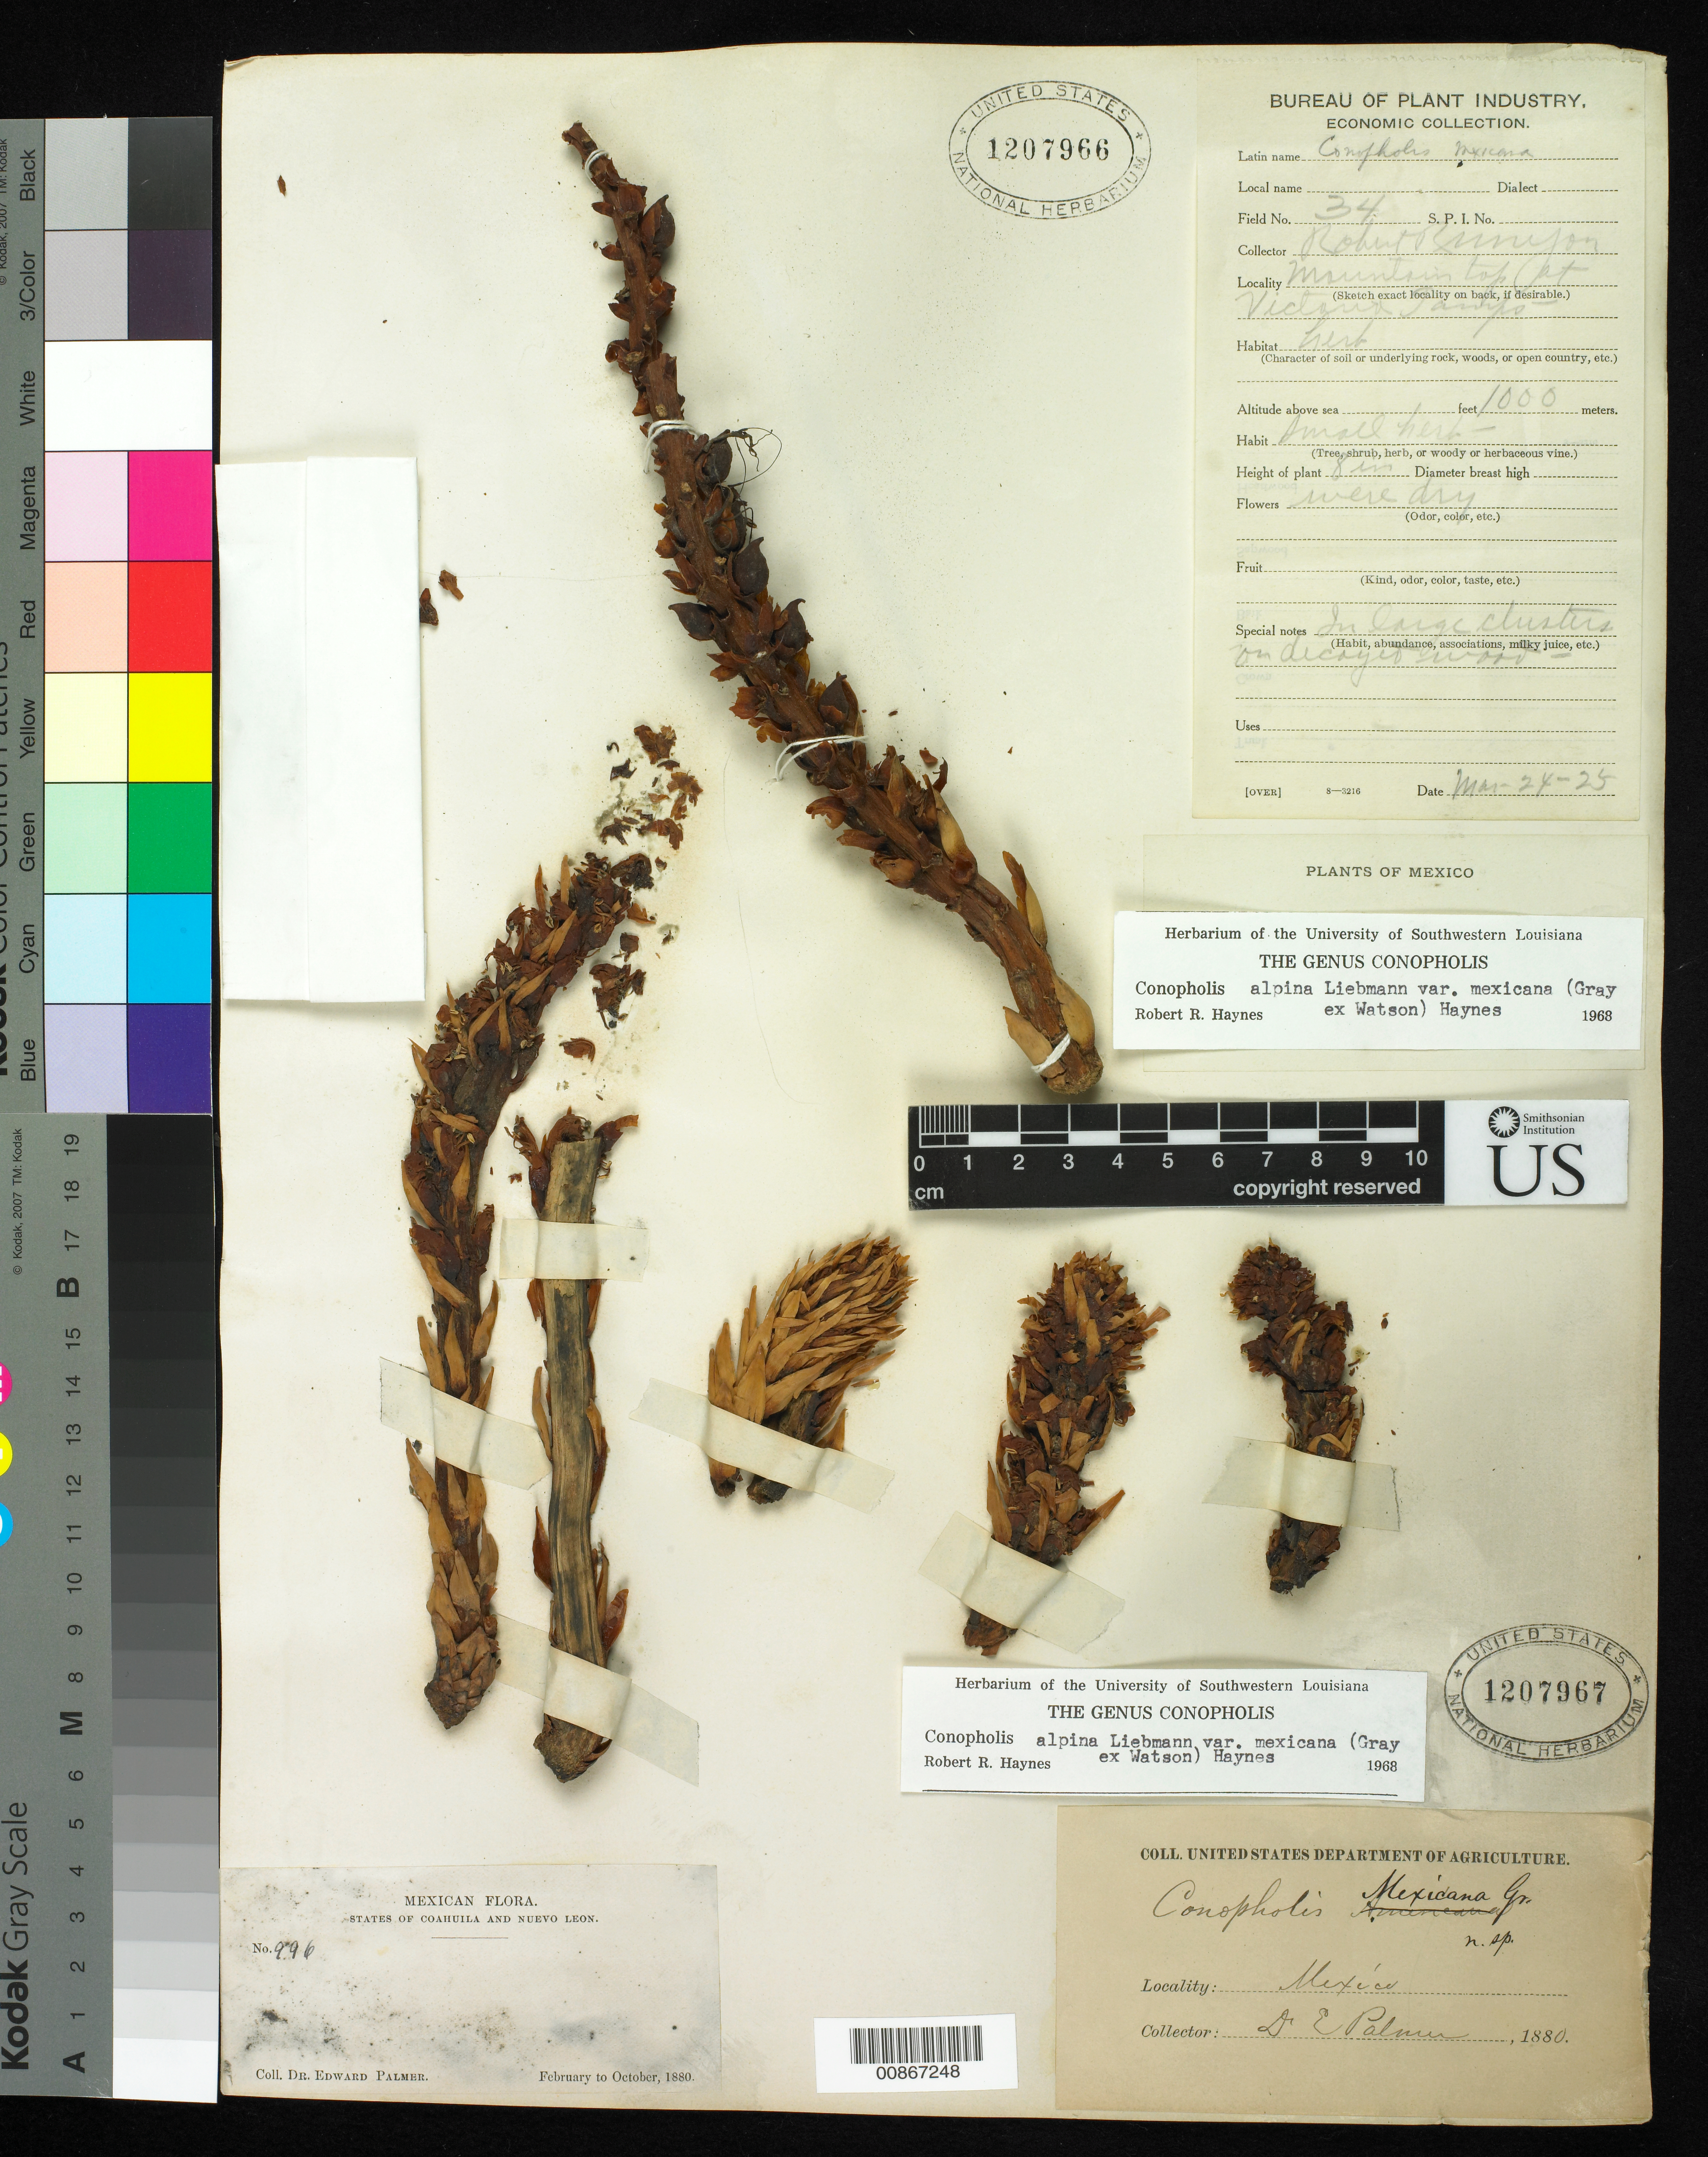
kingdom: Plantae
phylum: Tracheophyta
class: Magnoliopsida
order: Lamiales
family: Orobanchaceae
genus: Conopholis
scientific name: Conopholis alpina var. mexicana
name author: (A. Gray ex S. Watson) R.R. Haynes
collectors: R. Runyon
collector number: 34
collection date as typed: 24 Mar 1925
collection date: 1925-03-24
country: Mexico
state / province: Tamaulipas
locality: Victoria, Tamaulipas.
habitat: Mountain top. On decayed wood.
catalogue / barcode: US 1207966-2